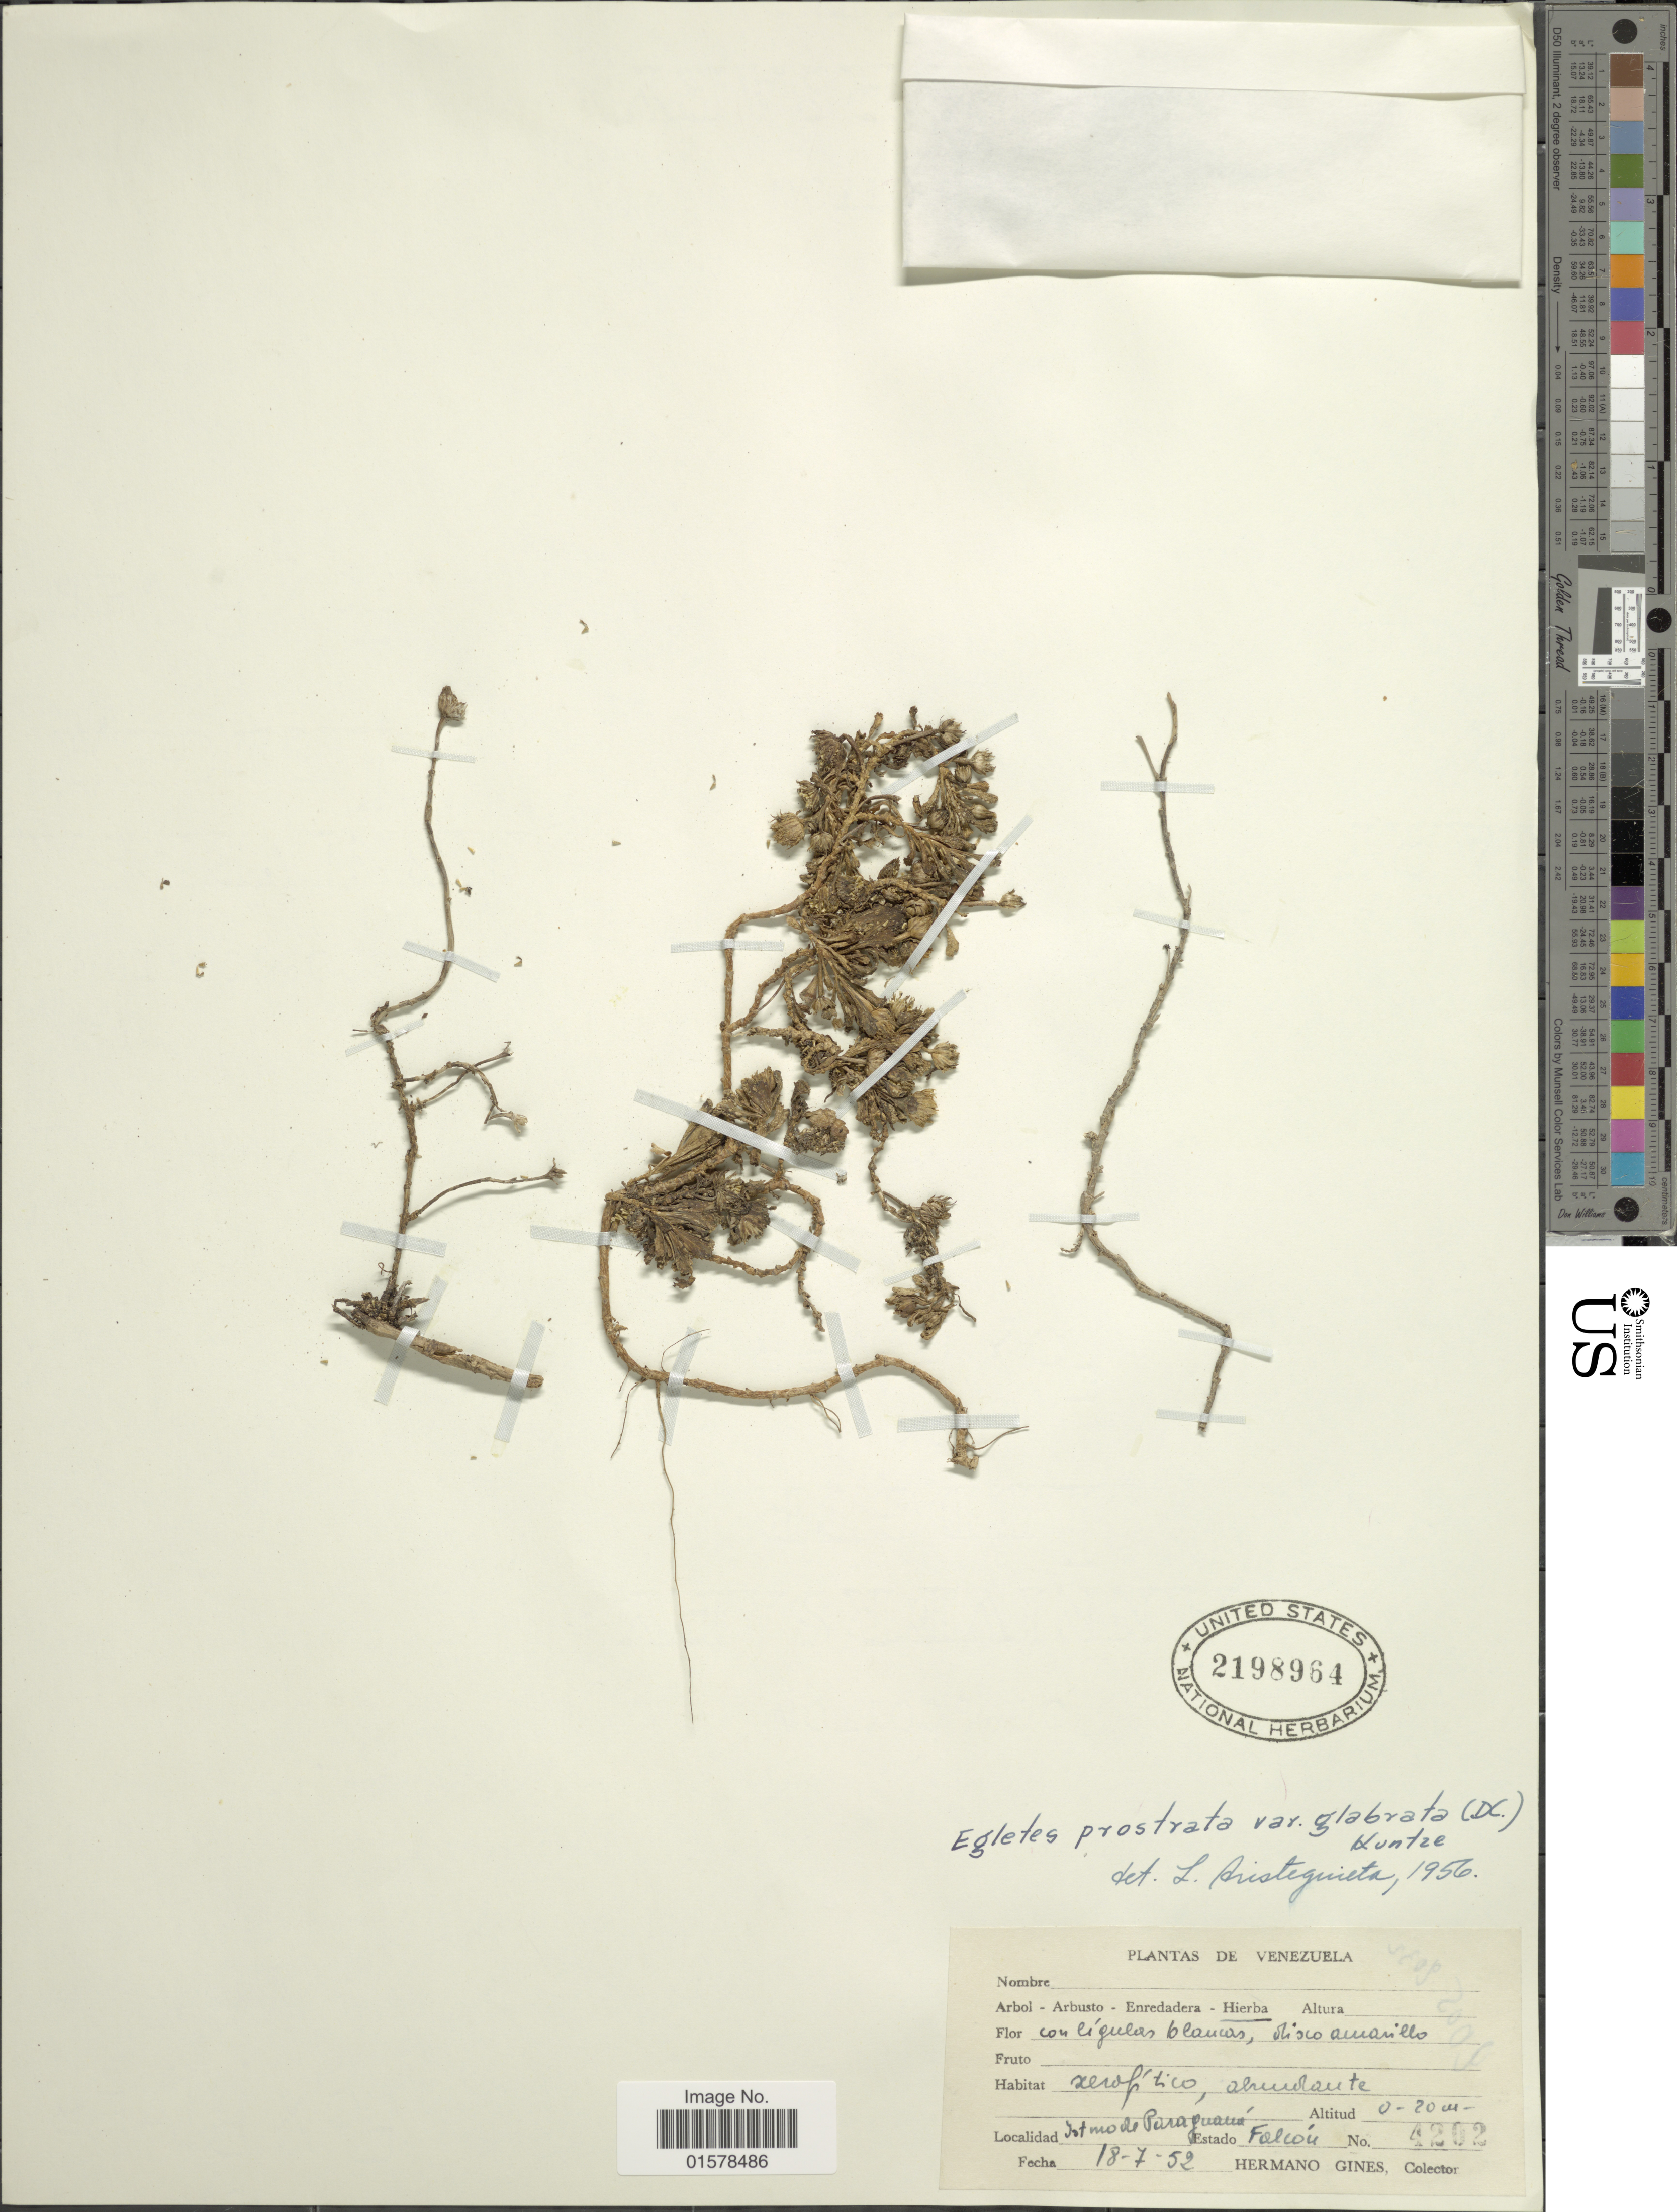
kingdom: Plantae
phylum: Tracheophyta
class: Magnoliopsida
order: Asterales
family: Asteraceae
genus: Egletes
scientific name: Egletes prostrata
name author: (Sw.) Kuntze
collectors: Bro. Gines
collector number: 4202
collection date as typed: Transcribed d/m/y: 18/7/52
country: Venezuela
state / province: Falcón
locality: Istmode Piraguaria, Estado Falcon.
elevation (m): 0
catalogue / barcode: US 2198964